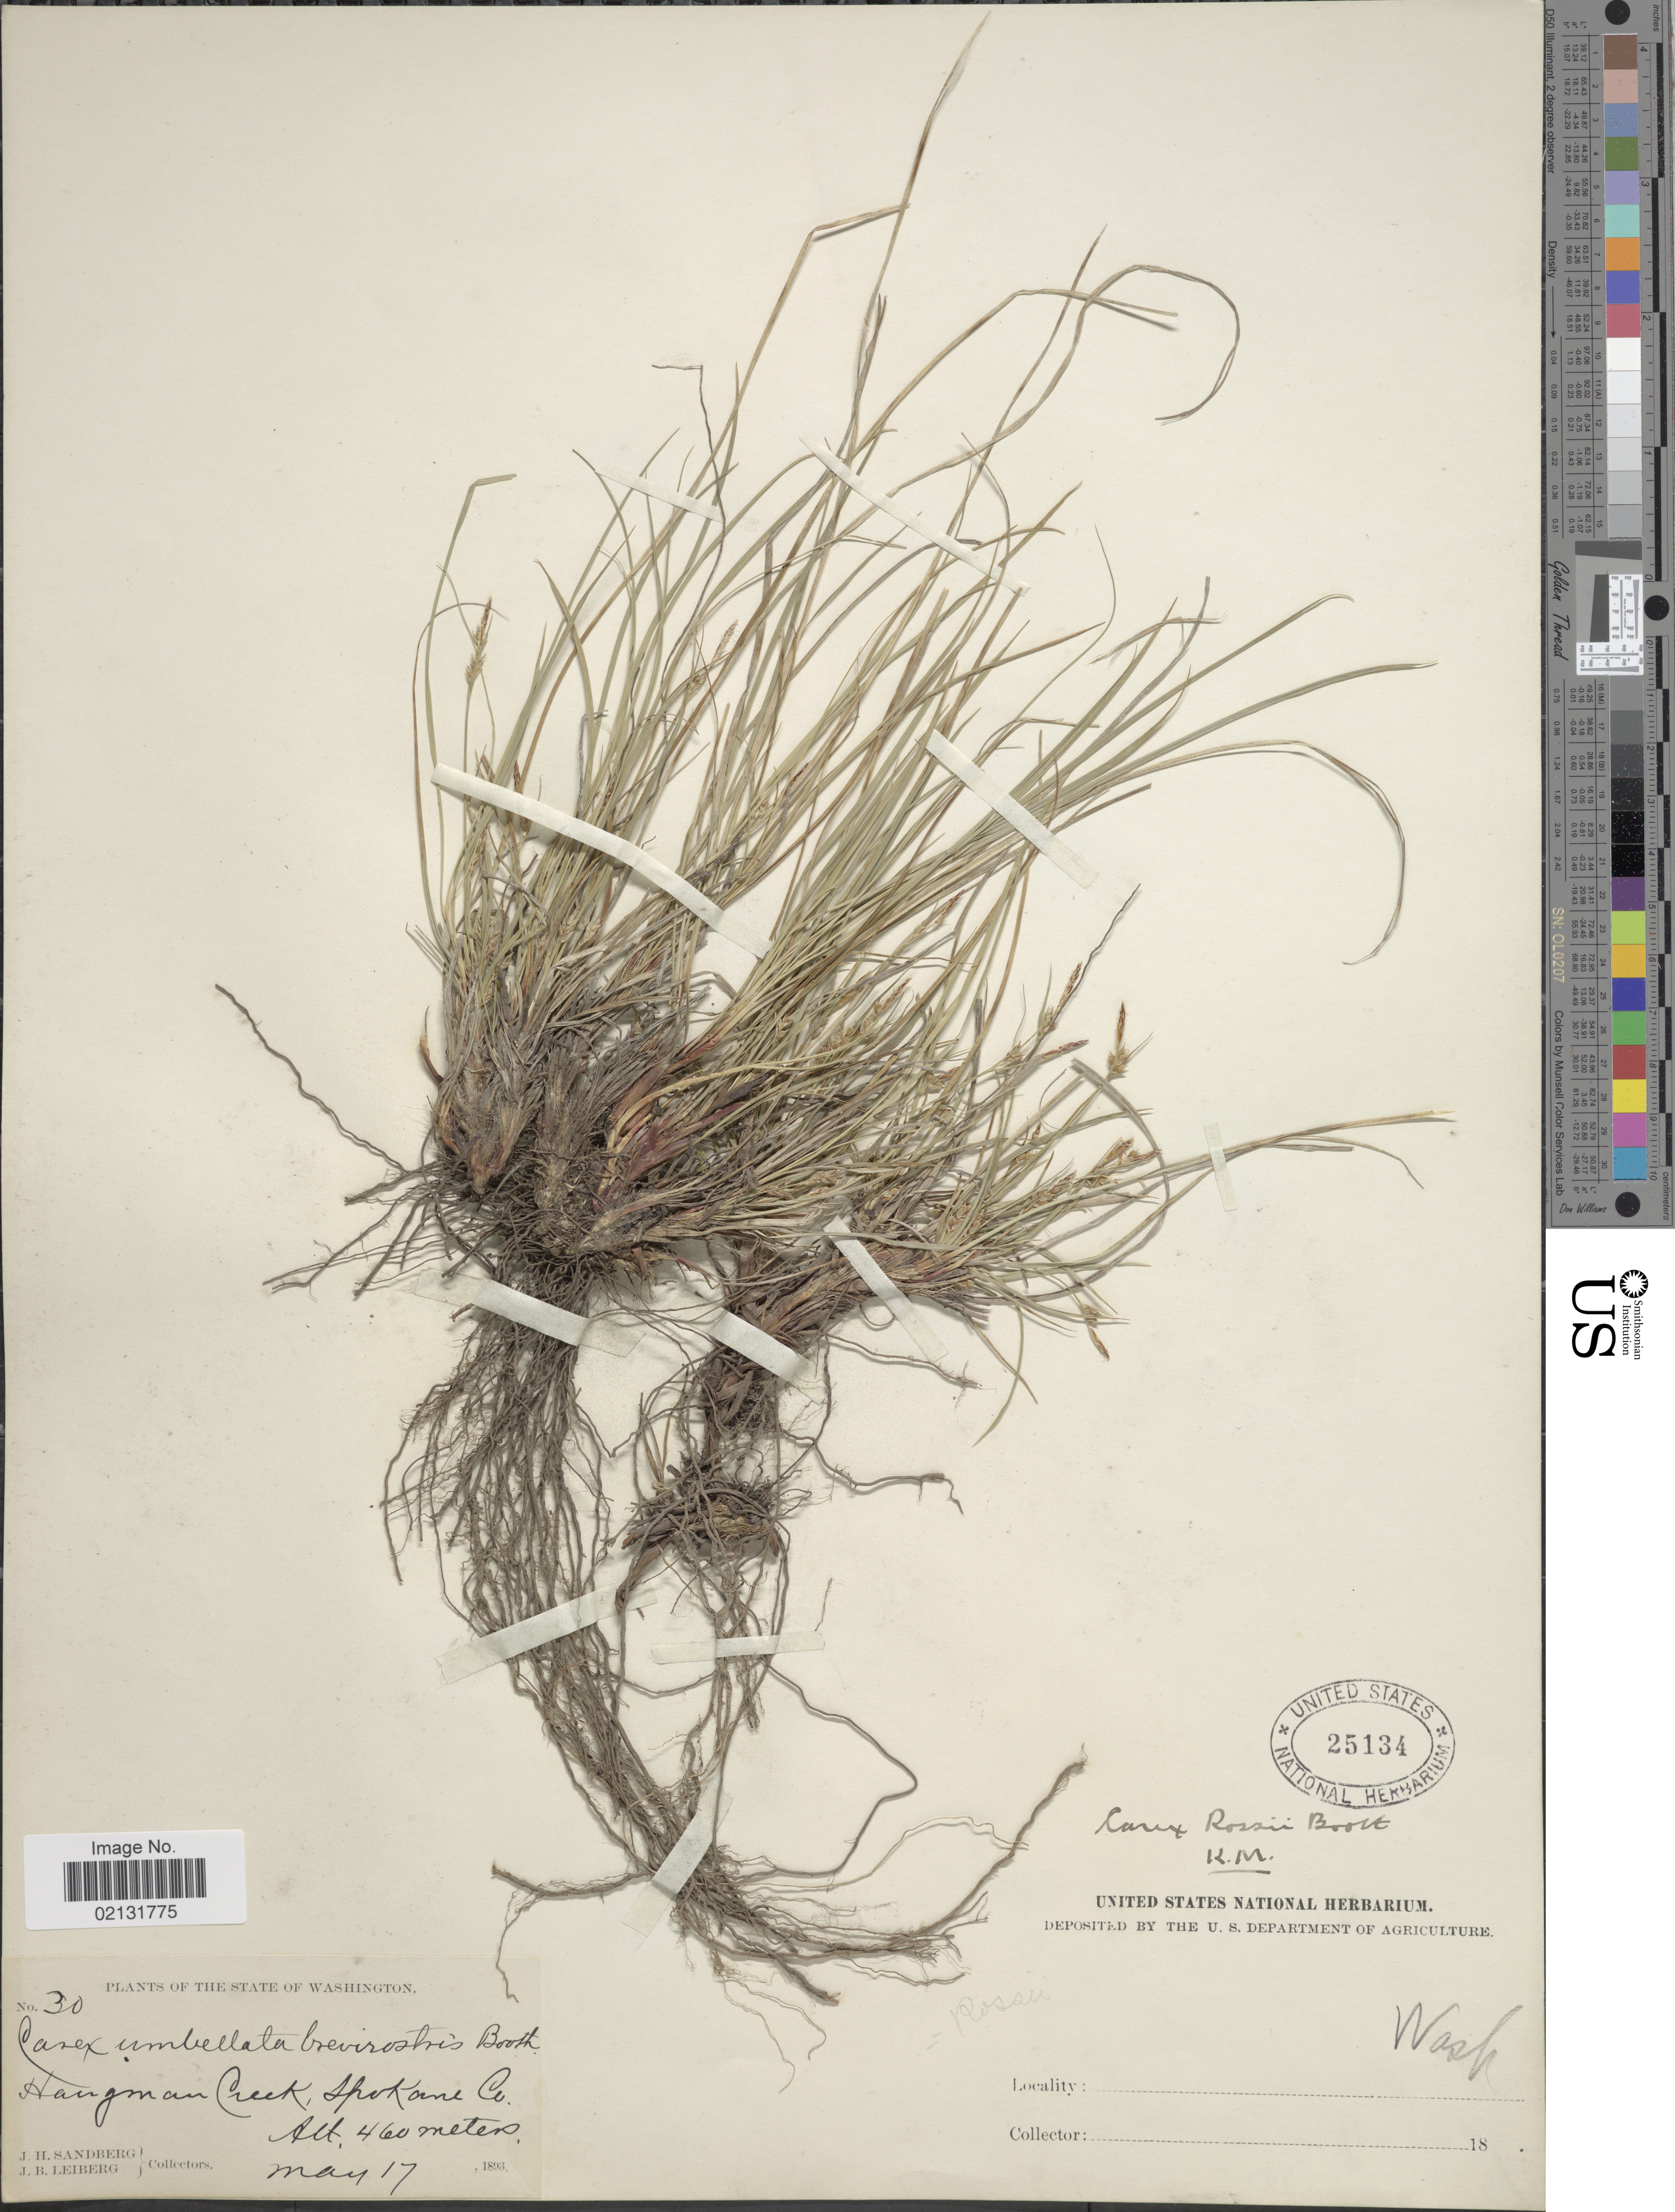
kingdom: Plantae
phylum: Tracheophyta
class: Liliopsida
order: Poales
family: Cyperaceae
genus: Carex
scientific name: Carex rossii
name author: Boott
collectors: J. H. Sandberg & J. Lieberg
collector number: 30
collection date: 1893-05-17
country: United States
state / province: Washington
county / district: Spokane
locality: Hangman Creek, Spokane Co.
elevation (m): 460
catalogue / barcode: US 25134